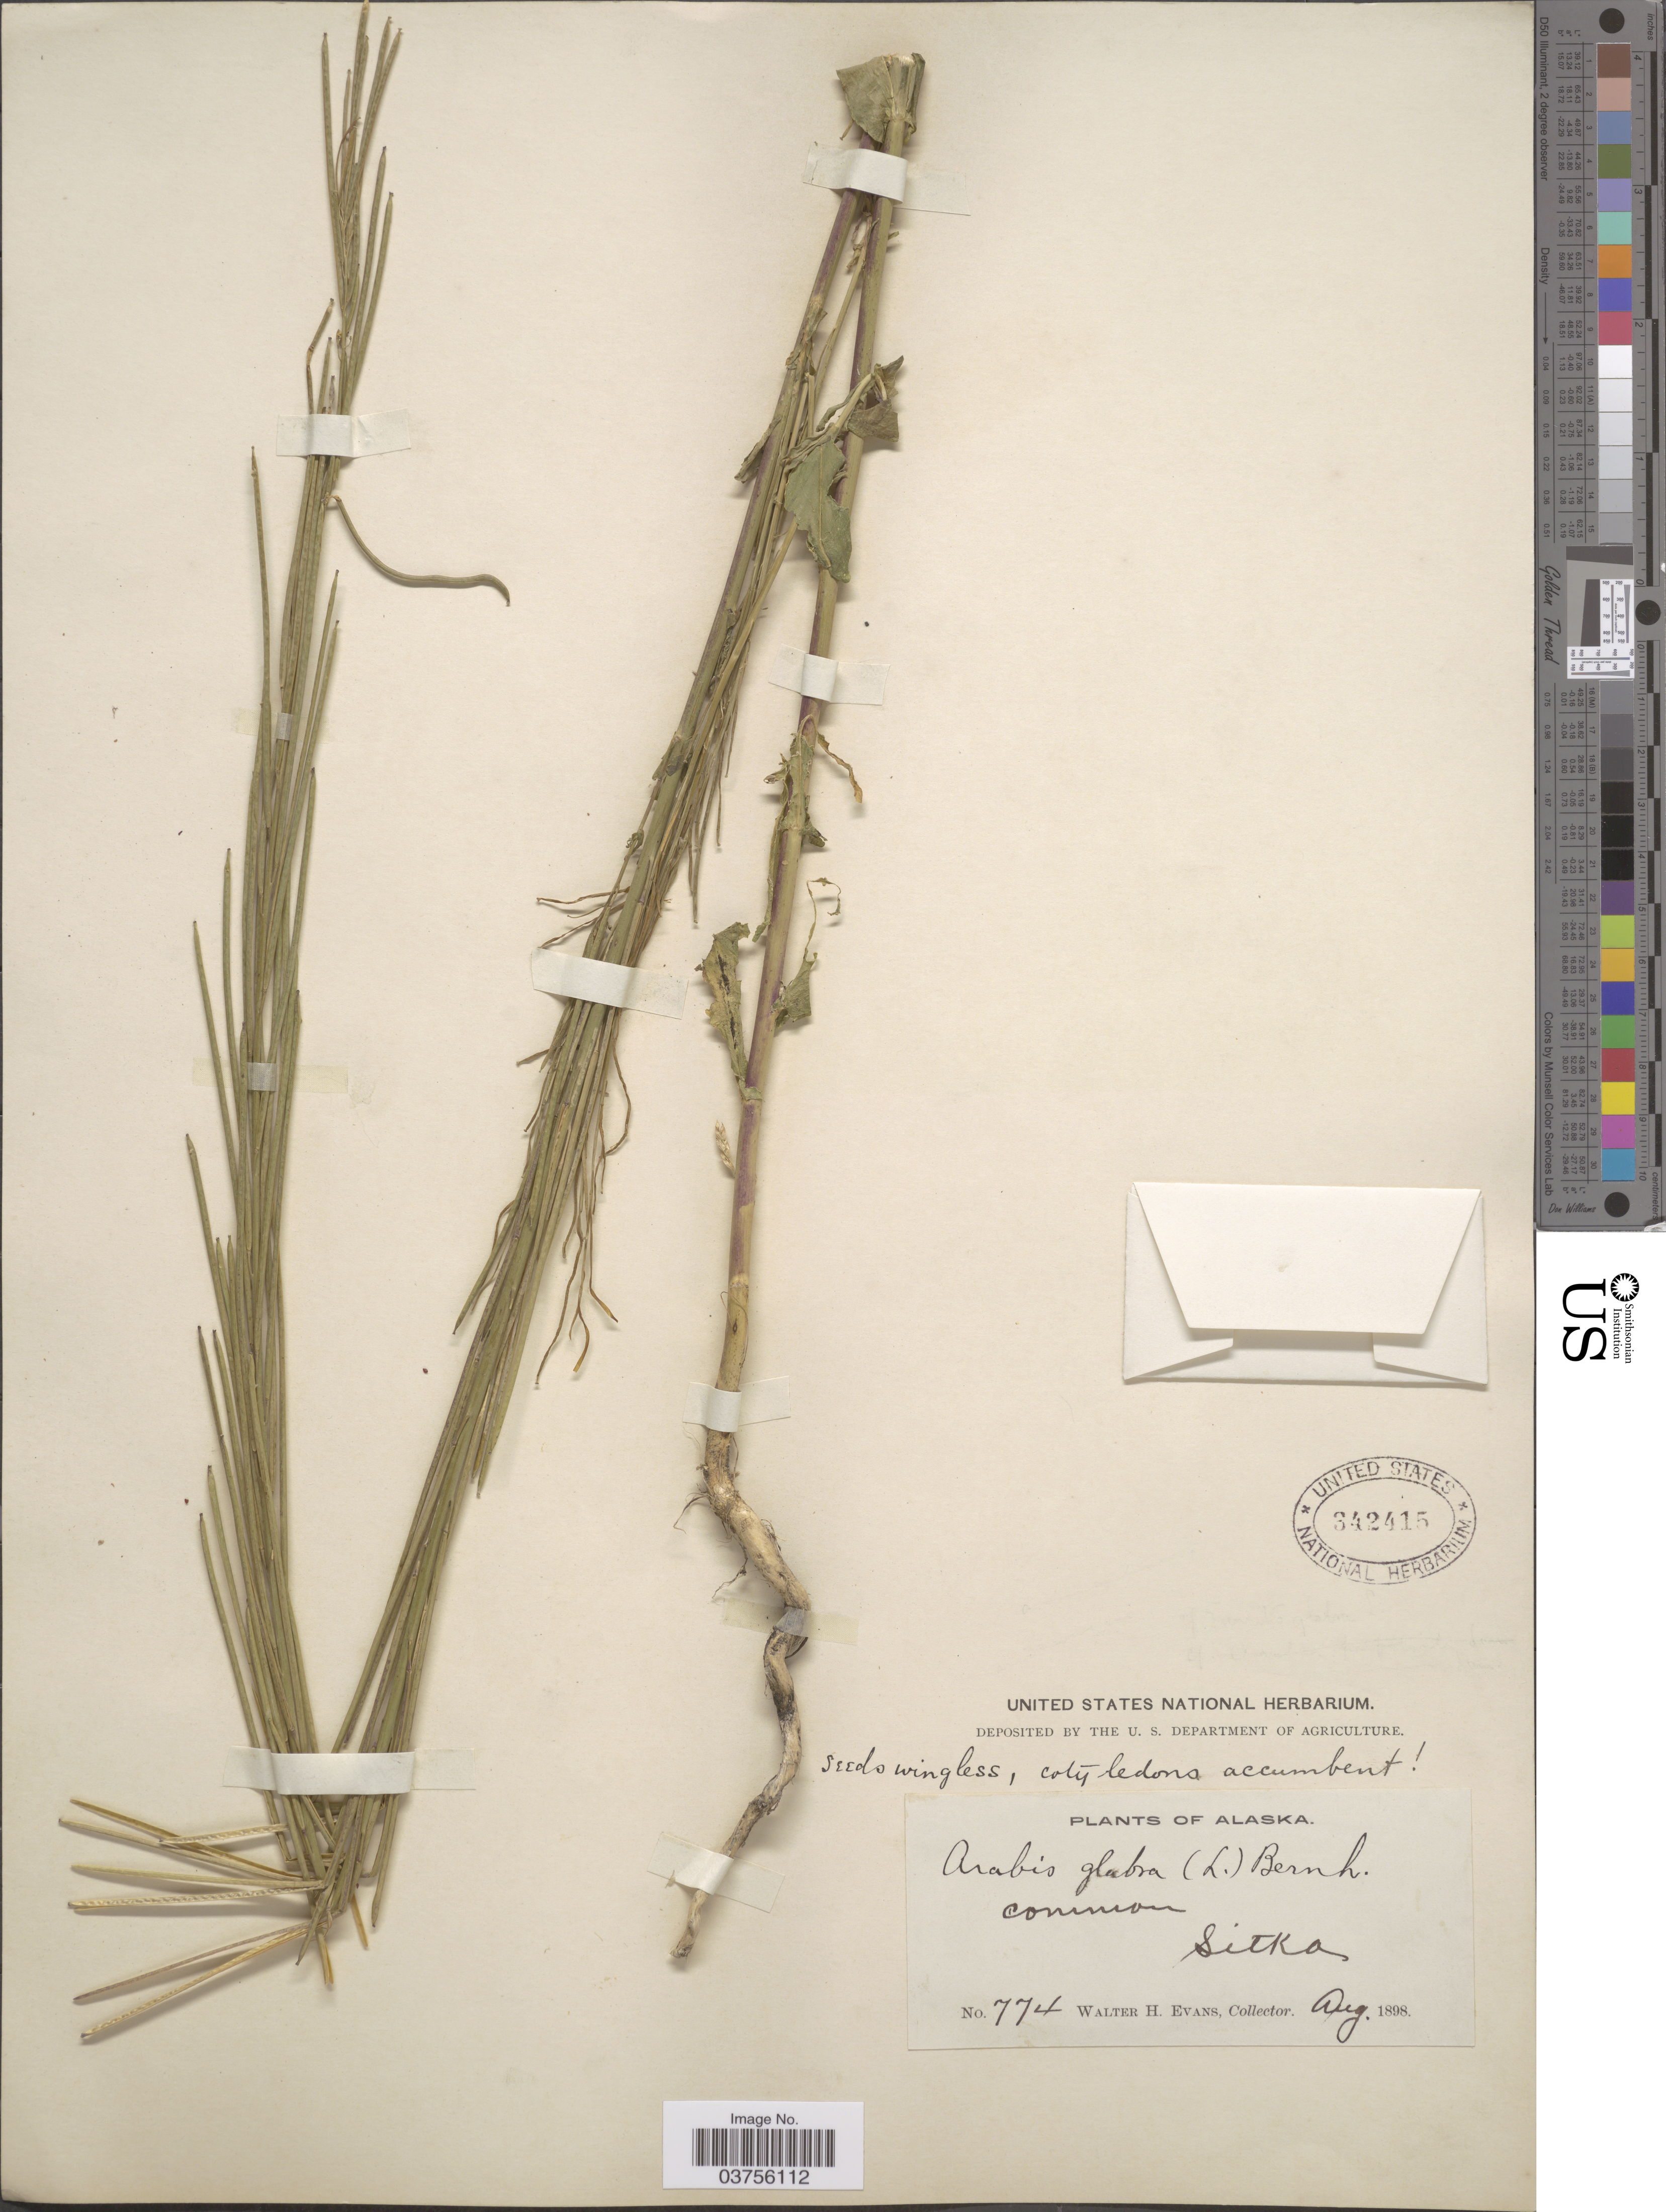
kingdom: Plantae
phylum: Tracheophyta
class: Magnoliopsida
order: Brassicales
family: Brassicaceae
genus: Turritis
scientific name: Turritis glabra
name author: L.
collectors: W. H. Evans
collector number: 774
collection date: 1898-08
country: United States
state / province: Alaska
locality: Sitka.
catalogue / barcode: US 342415